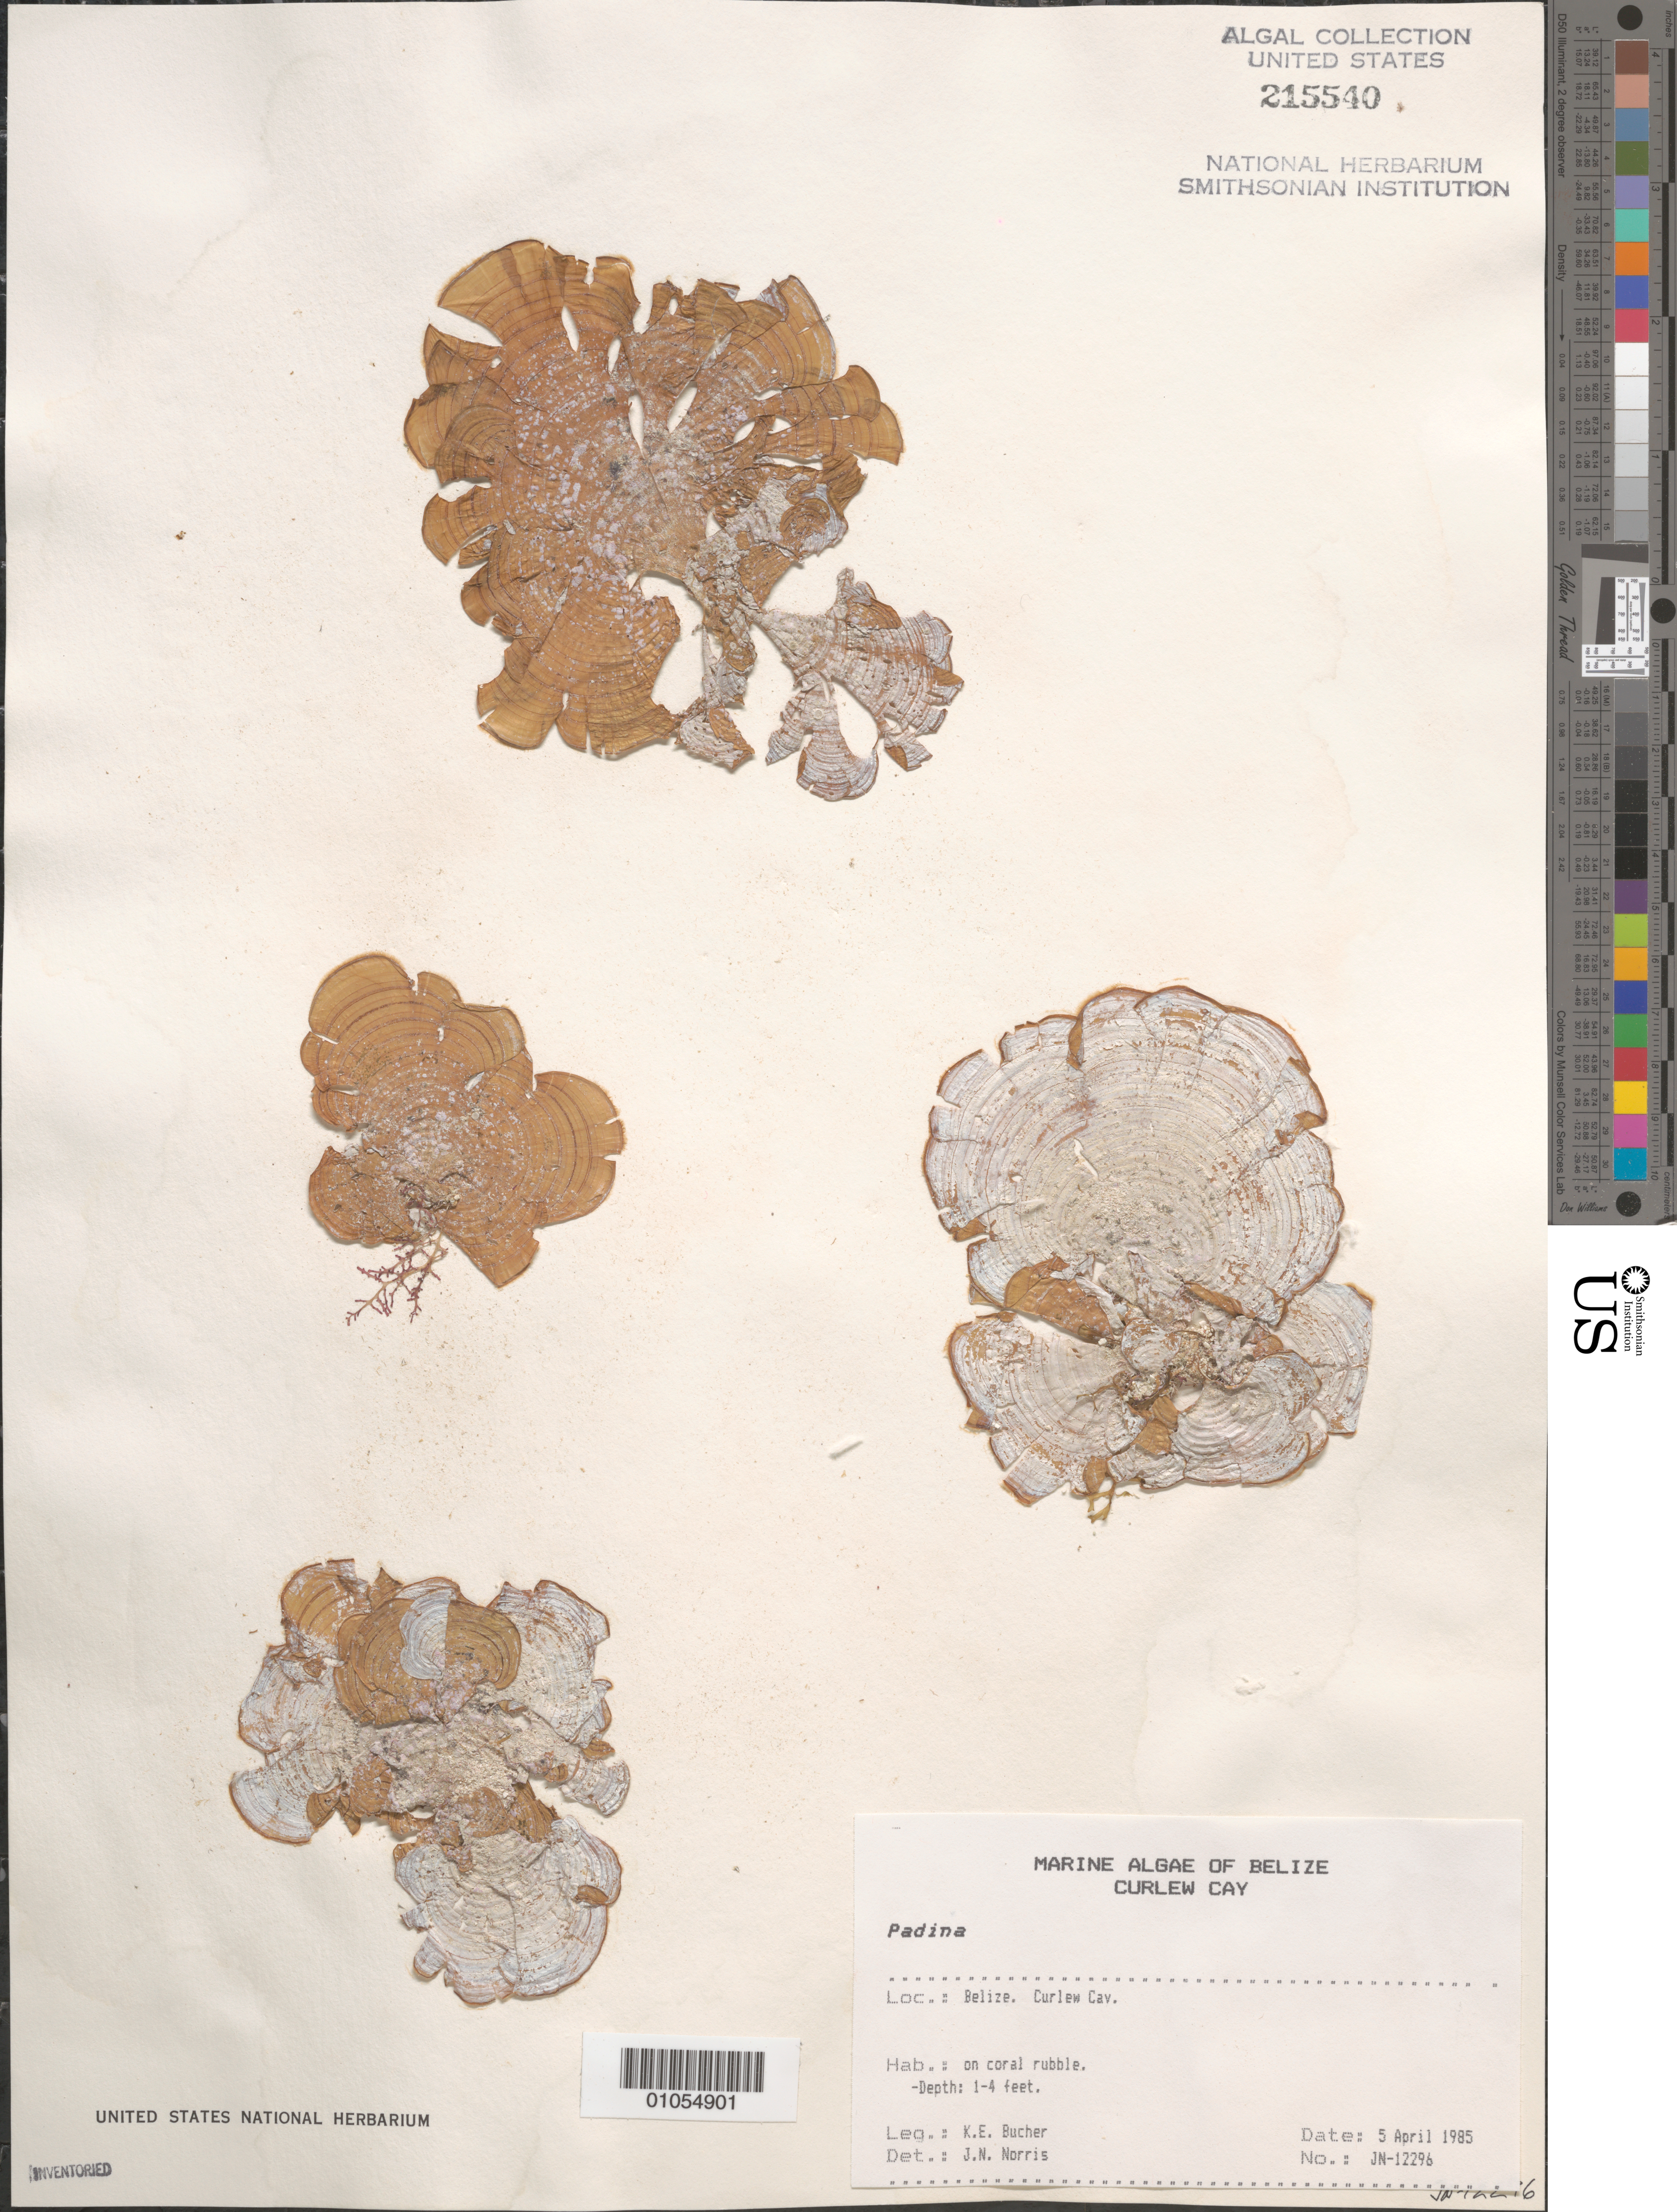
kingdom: Chromista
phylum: Ochrophyta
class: Phaeophyceae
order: Dictyotales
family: Dictyotaceae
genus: Padina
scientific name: Padina sp.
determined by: Norris, James N.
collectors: K. E. Bucher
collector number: JN-12296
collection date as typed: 05 Apr 1985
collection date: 1985-04-05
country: Belize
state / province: Stann Creek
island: Curlew Cay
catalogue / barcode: US 215540